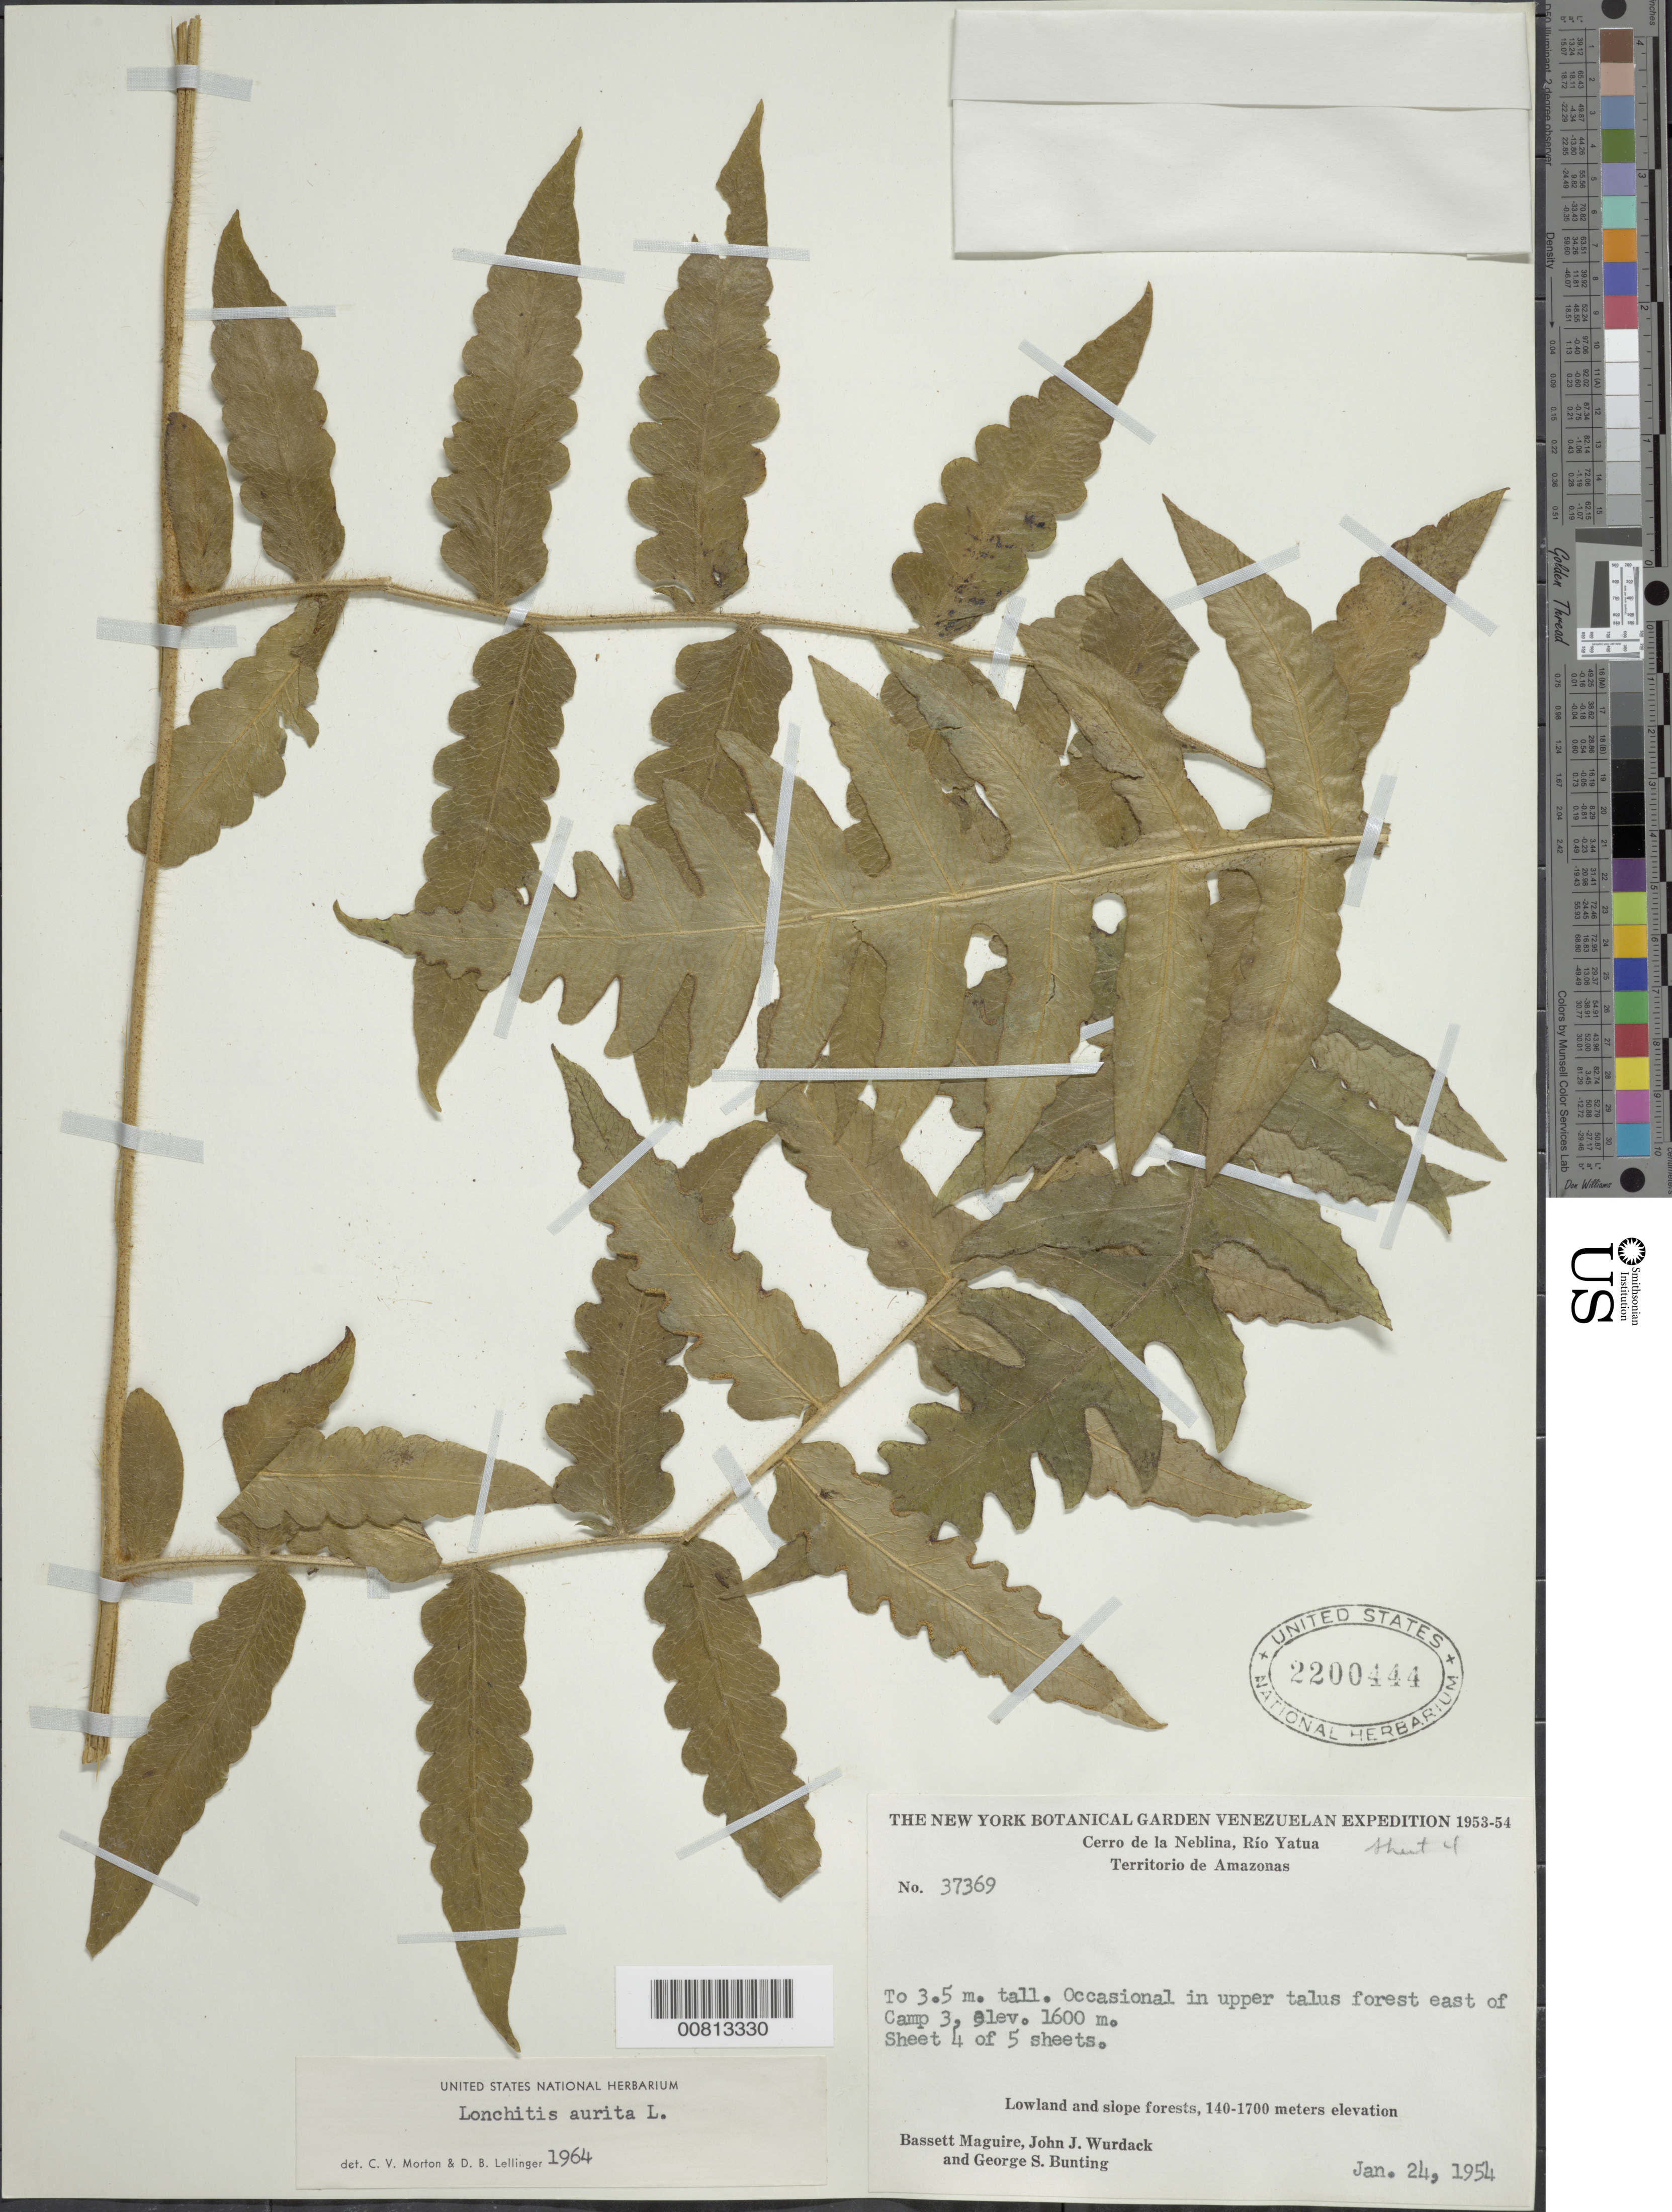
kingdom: Plantae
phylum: Tracheophyta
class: Polypodiopsida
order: Polypodiales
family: Dennstaedtiaceae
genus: Blotiella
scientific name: Blotiella lindeniana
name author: (Hook.) R.M. Tryon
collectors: B. Maguire, J. J. Wurdack & G. S. Bunting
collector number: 37369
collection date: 1954-01-24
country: Venezuela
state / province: Amazonas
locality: Cerro de la Neblina, Río Yatua, Occasional in upper talus forest east of Camp 3, Lowland and slopes forest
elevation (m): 140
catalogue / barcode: US 2200444